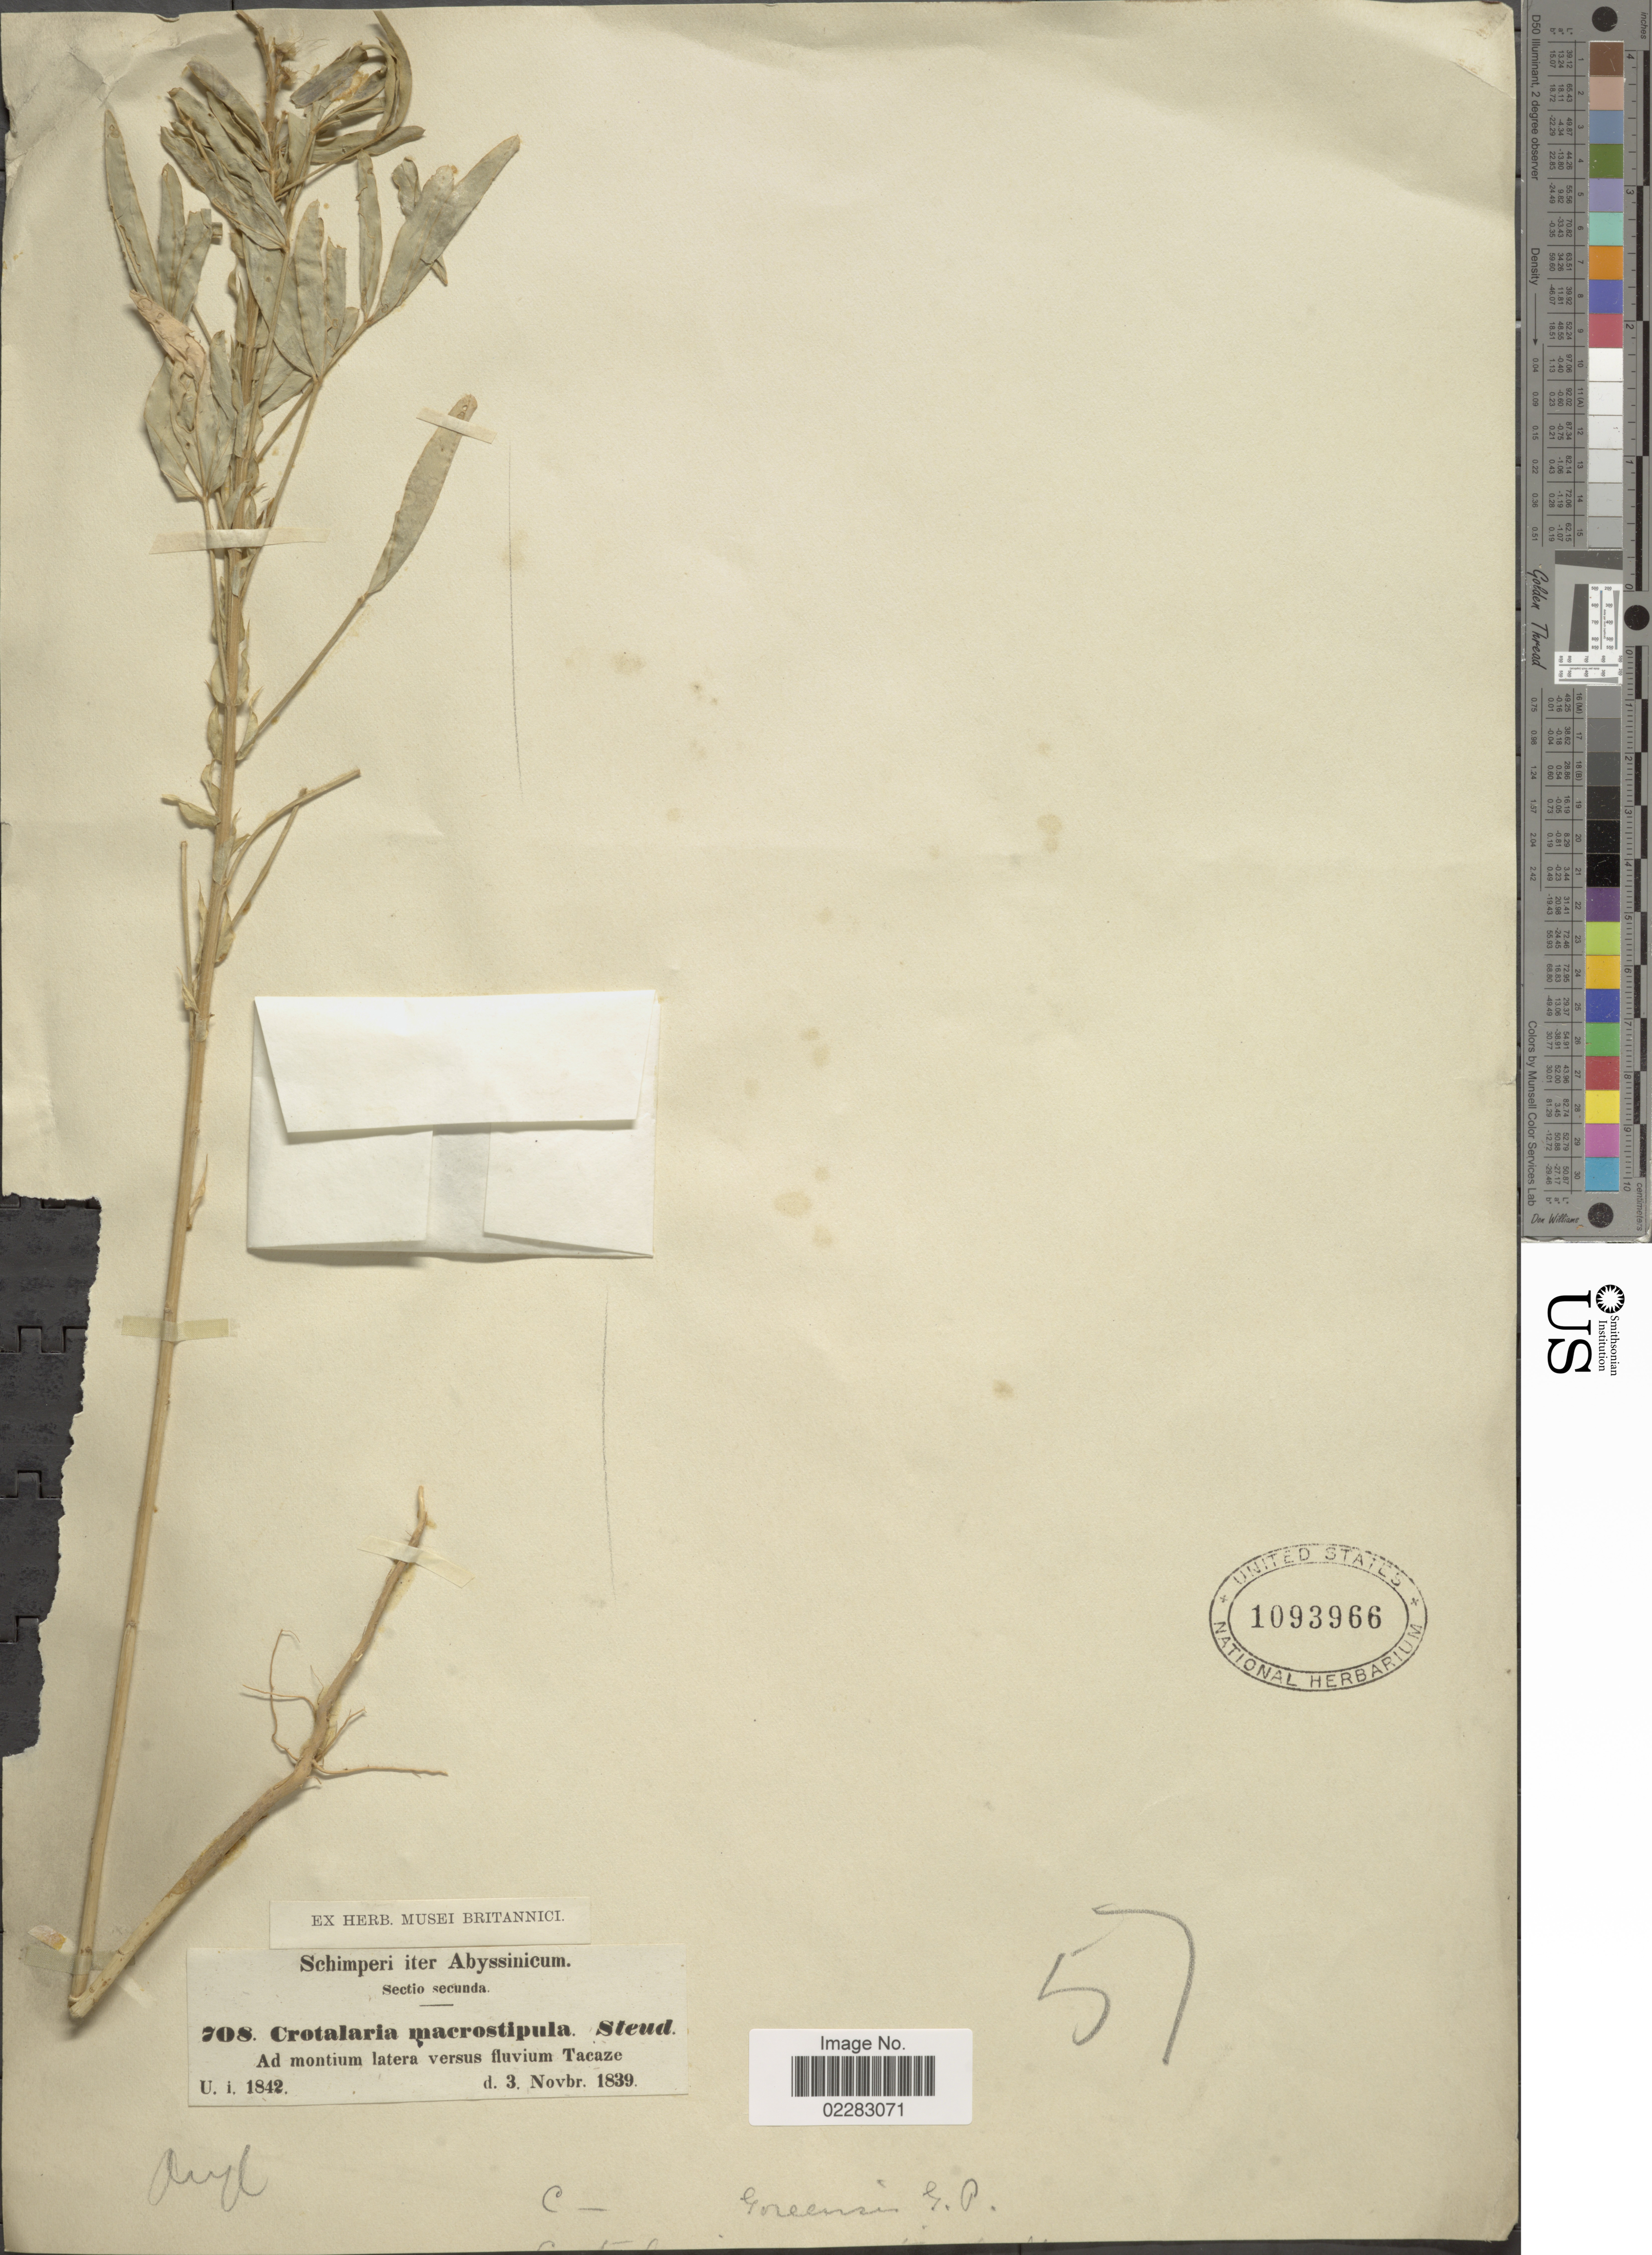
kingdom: Plantae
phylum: Tracheophyta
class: Magnoliopsida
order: Fabales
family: Fabaceae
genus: Crotalaria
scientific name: Crotalaria macrostipula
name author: A. Rich. ex Steud.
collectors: -. Schimper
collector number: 708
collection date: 1839-11-03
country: Eritrea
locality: Abyssinicum, Sectio secunda, ad montium latera versus fluvium Tacaze.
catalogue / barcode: US 1093966